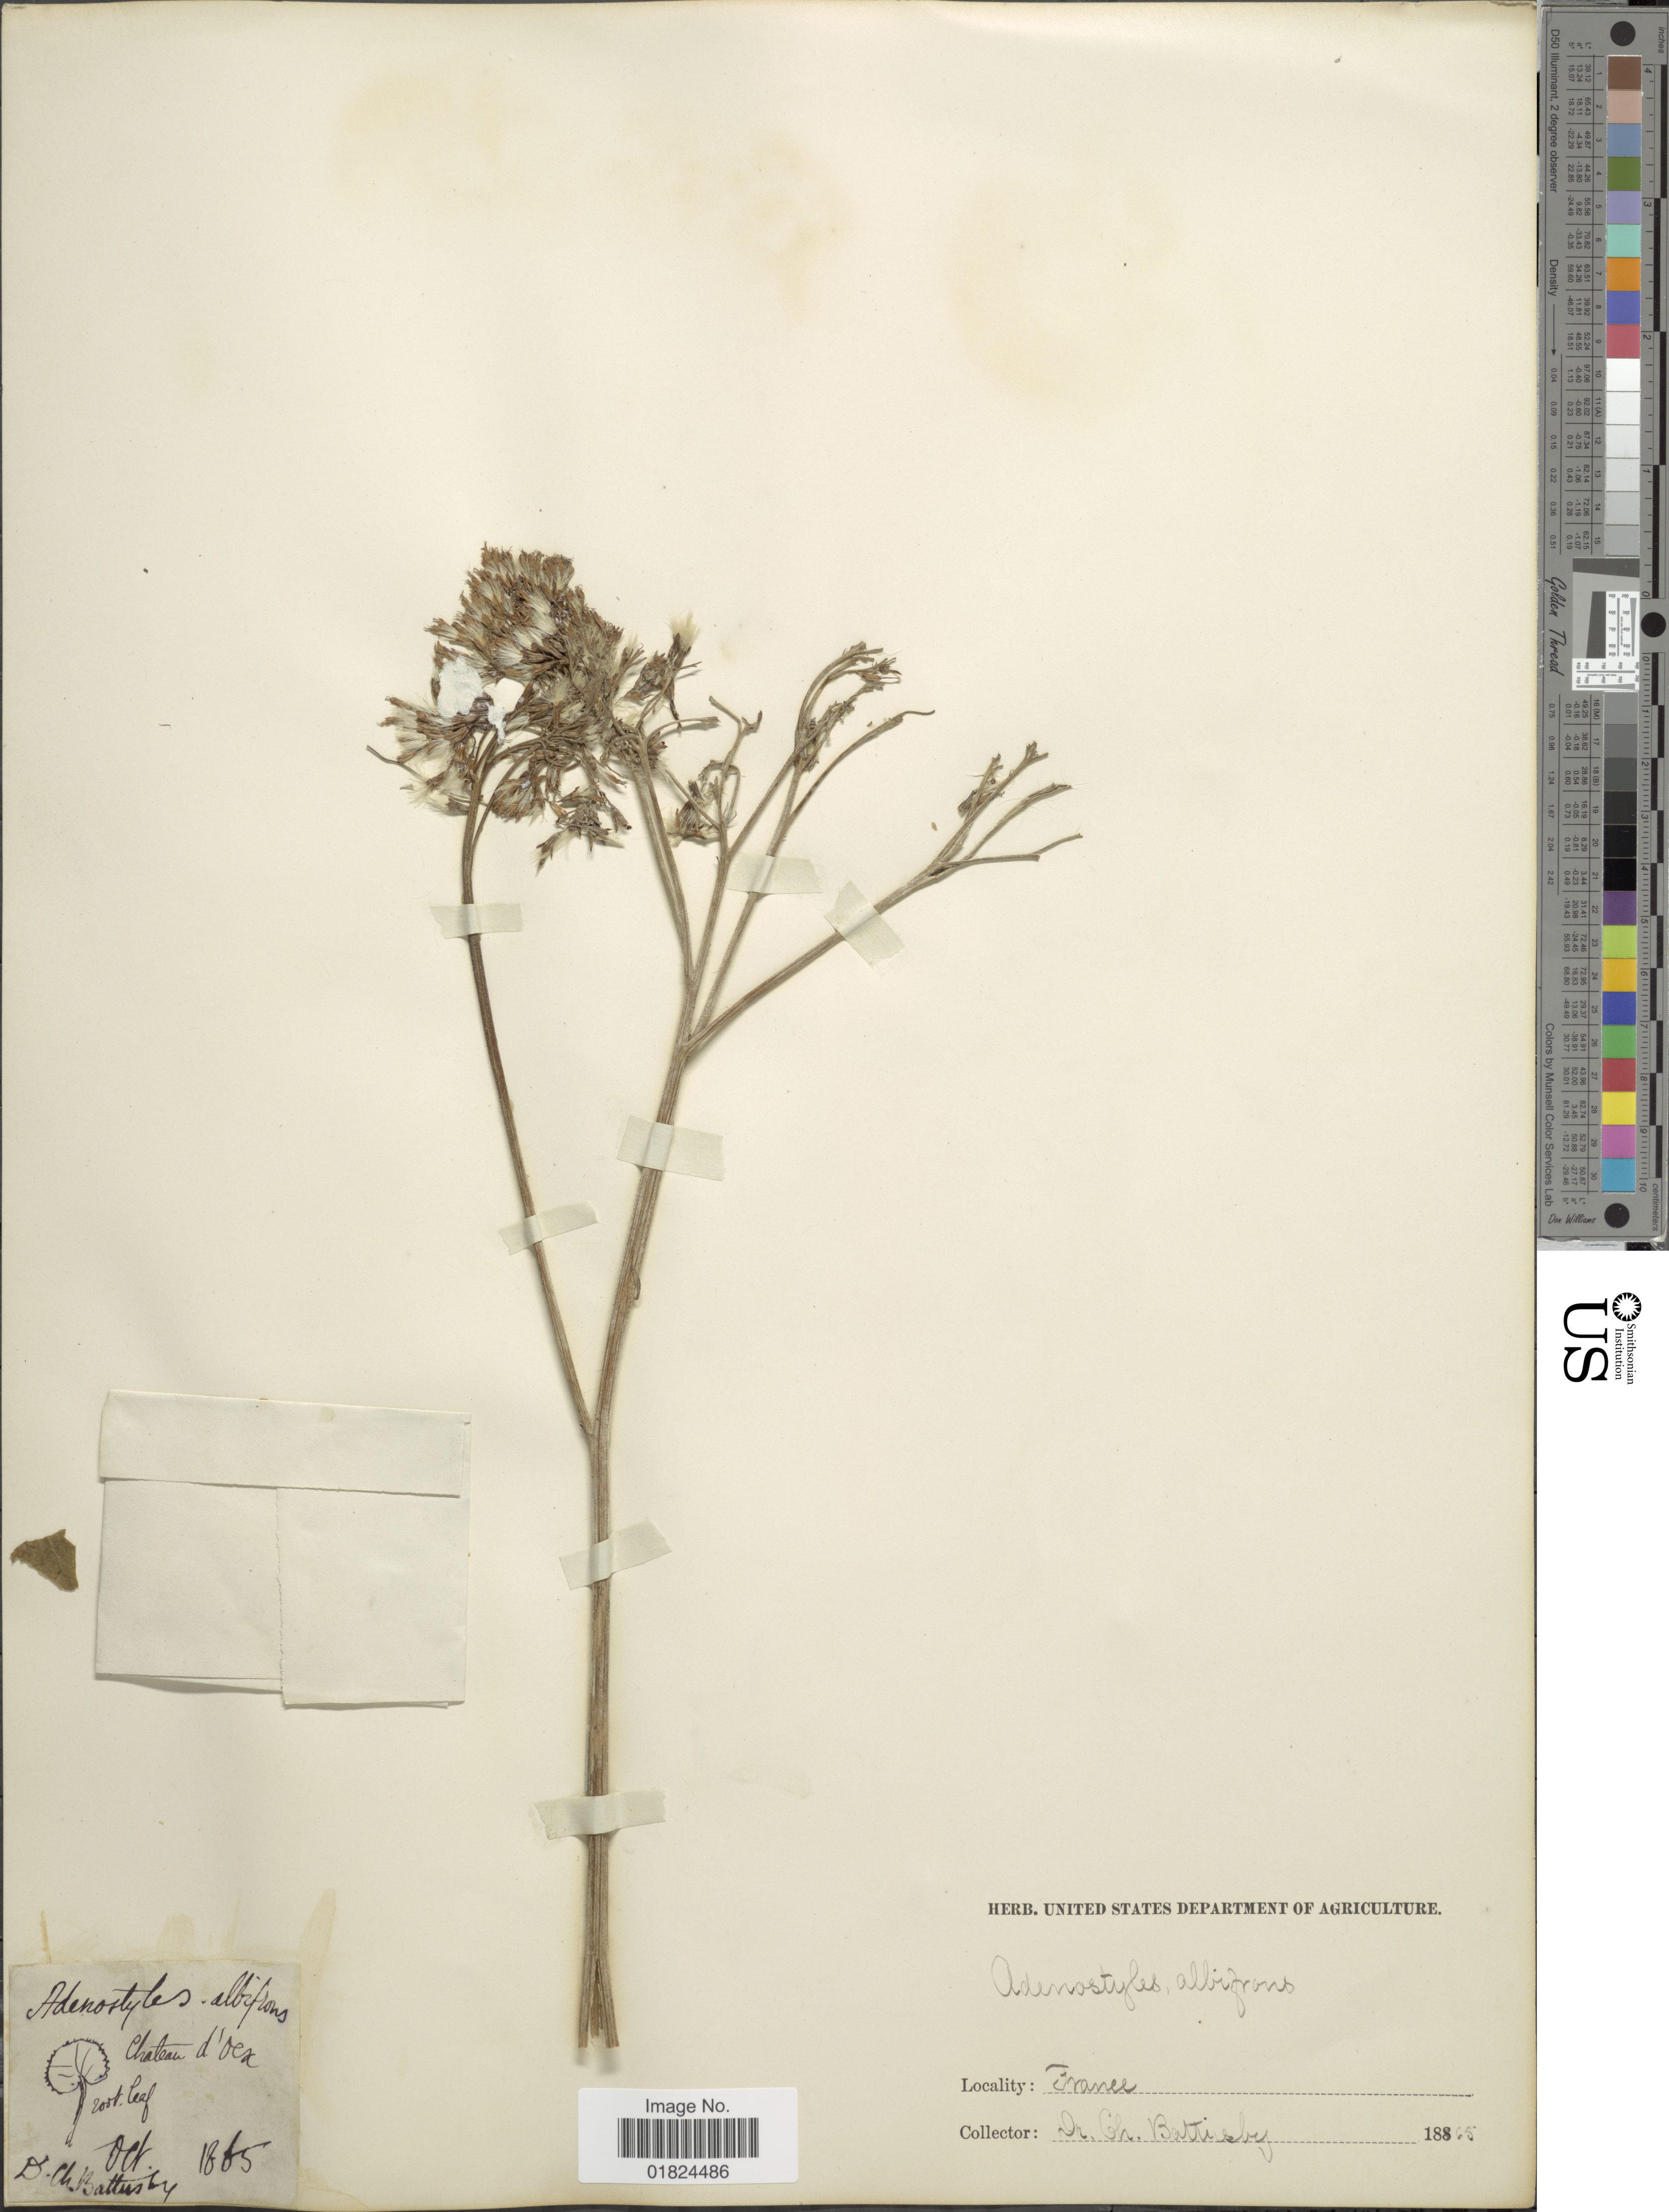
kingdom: Plantae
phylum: Tracheophyta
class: Magnoliopsida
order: Asterales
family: Asteraceae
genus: Adenostyles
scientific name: Adenostyles alliariae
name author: (Gouan) A. Kern.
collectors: C. Battersby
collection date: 1865-10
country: France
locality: Chateau d'Oex